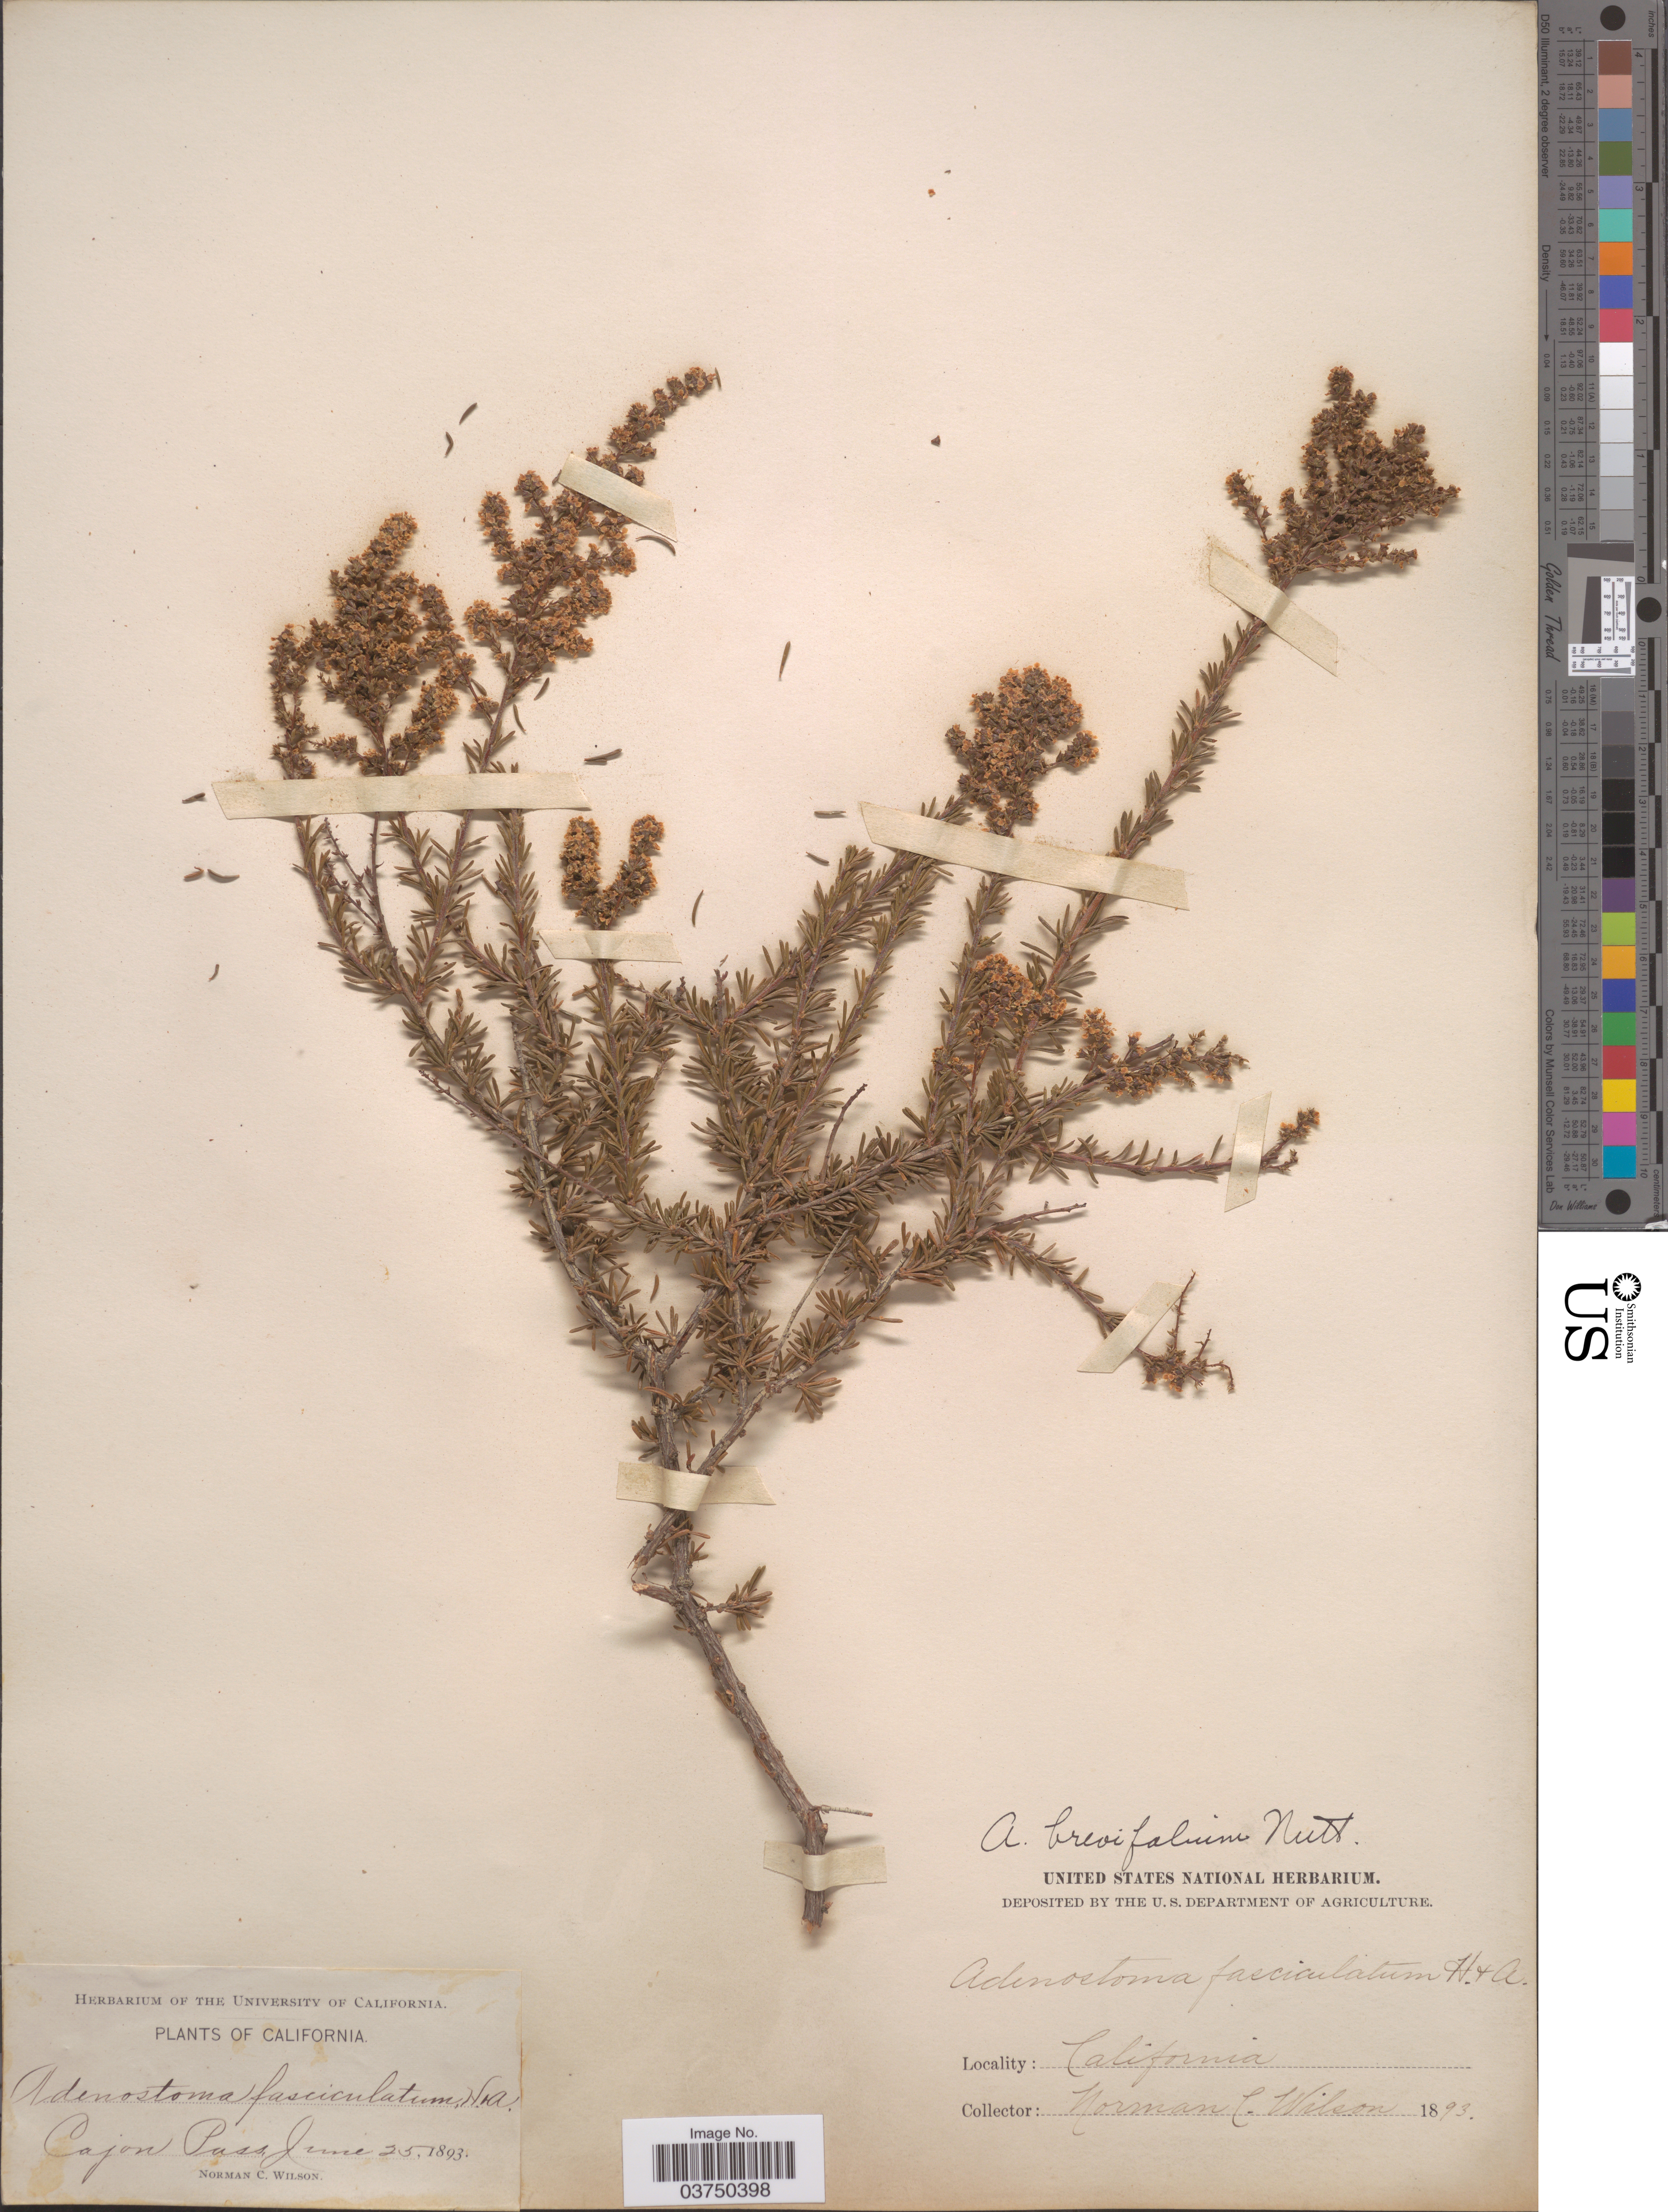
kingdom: Plantae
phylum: Tracheophyta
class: Magnoliopsida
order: Rosales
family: Rosaceae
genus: Adenostoma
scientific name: Adenostoma brevifolium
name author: Nutt. ex Rydb.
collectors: N. C. Wilson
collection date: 1893-06-25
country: United States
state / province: California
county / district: San Bernardino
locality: Cajon Pass.